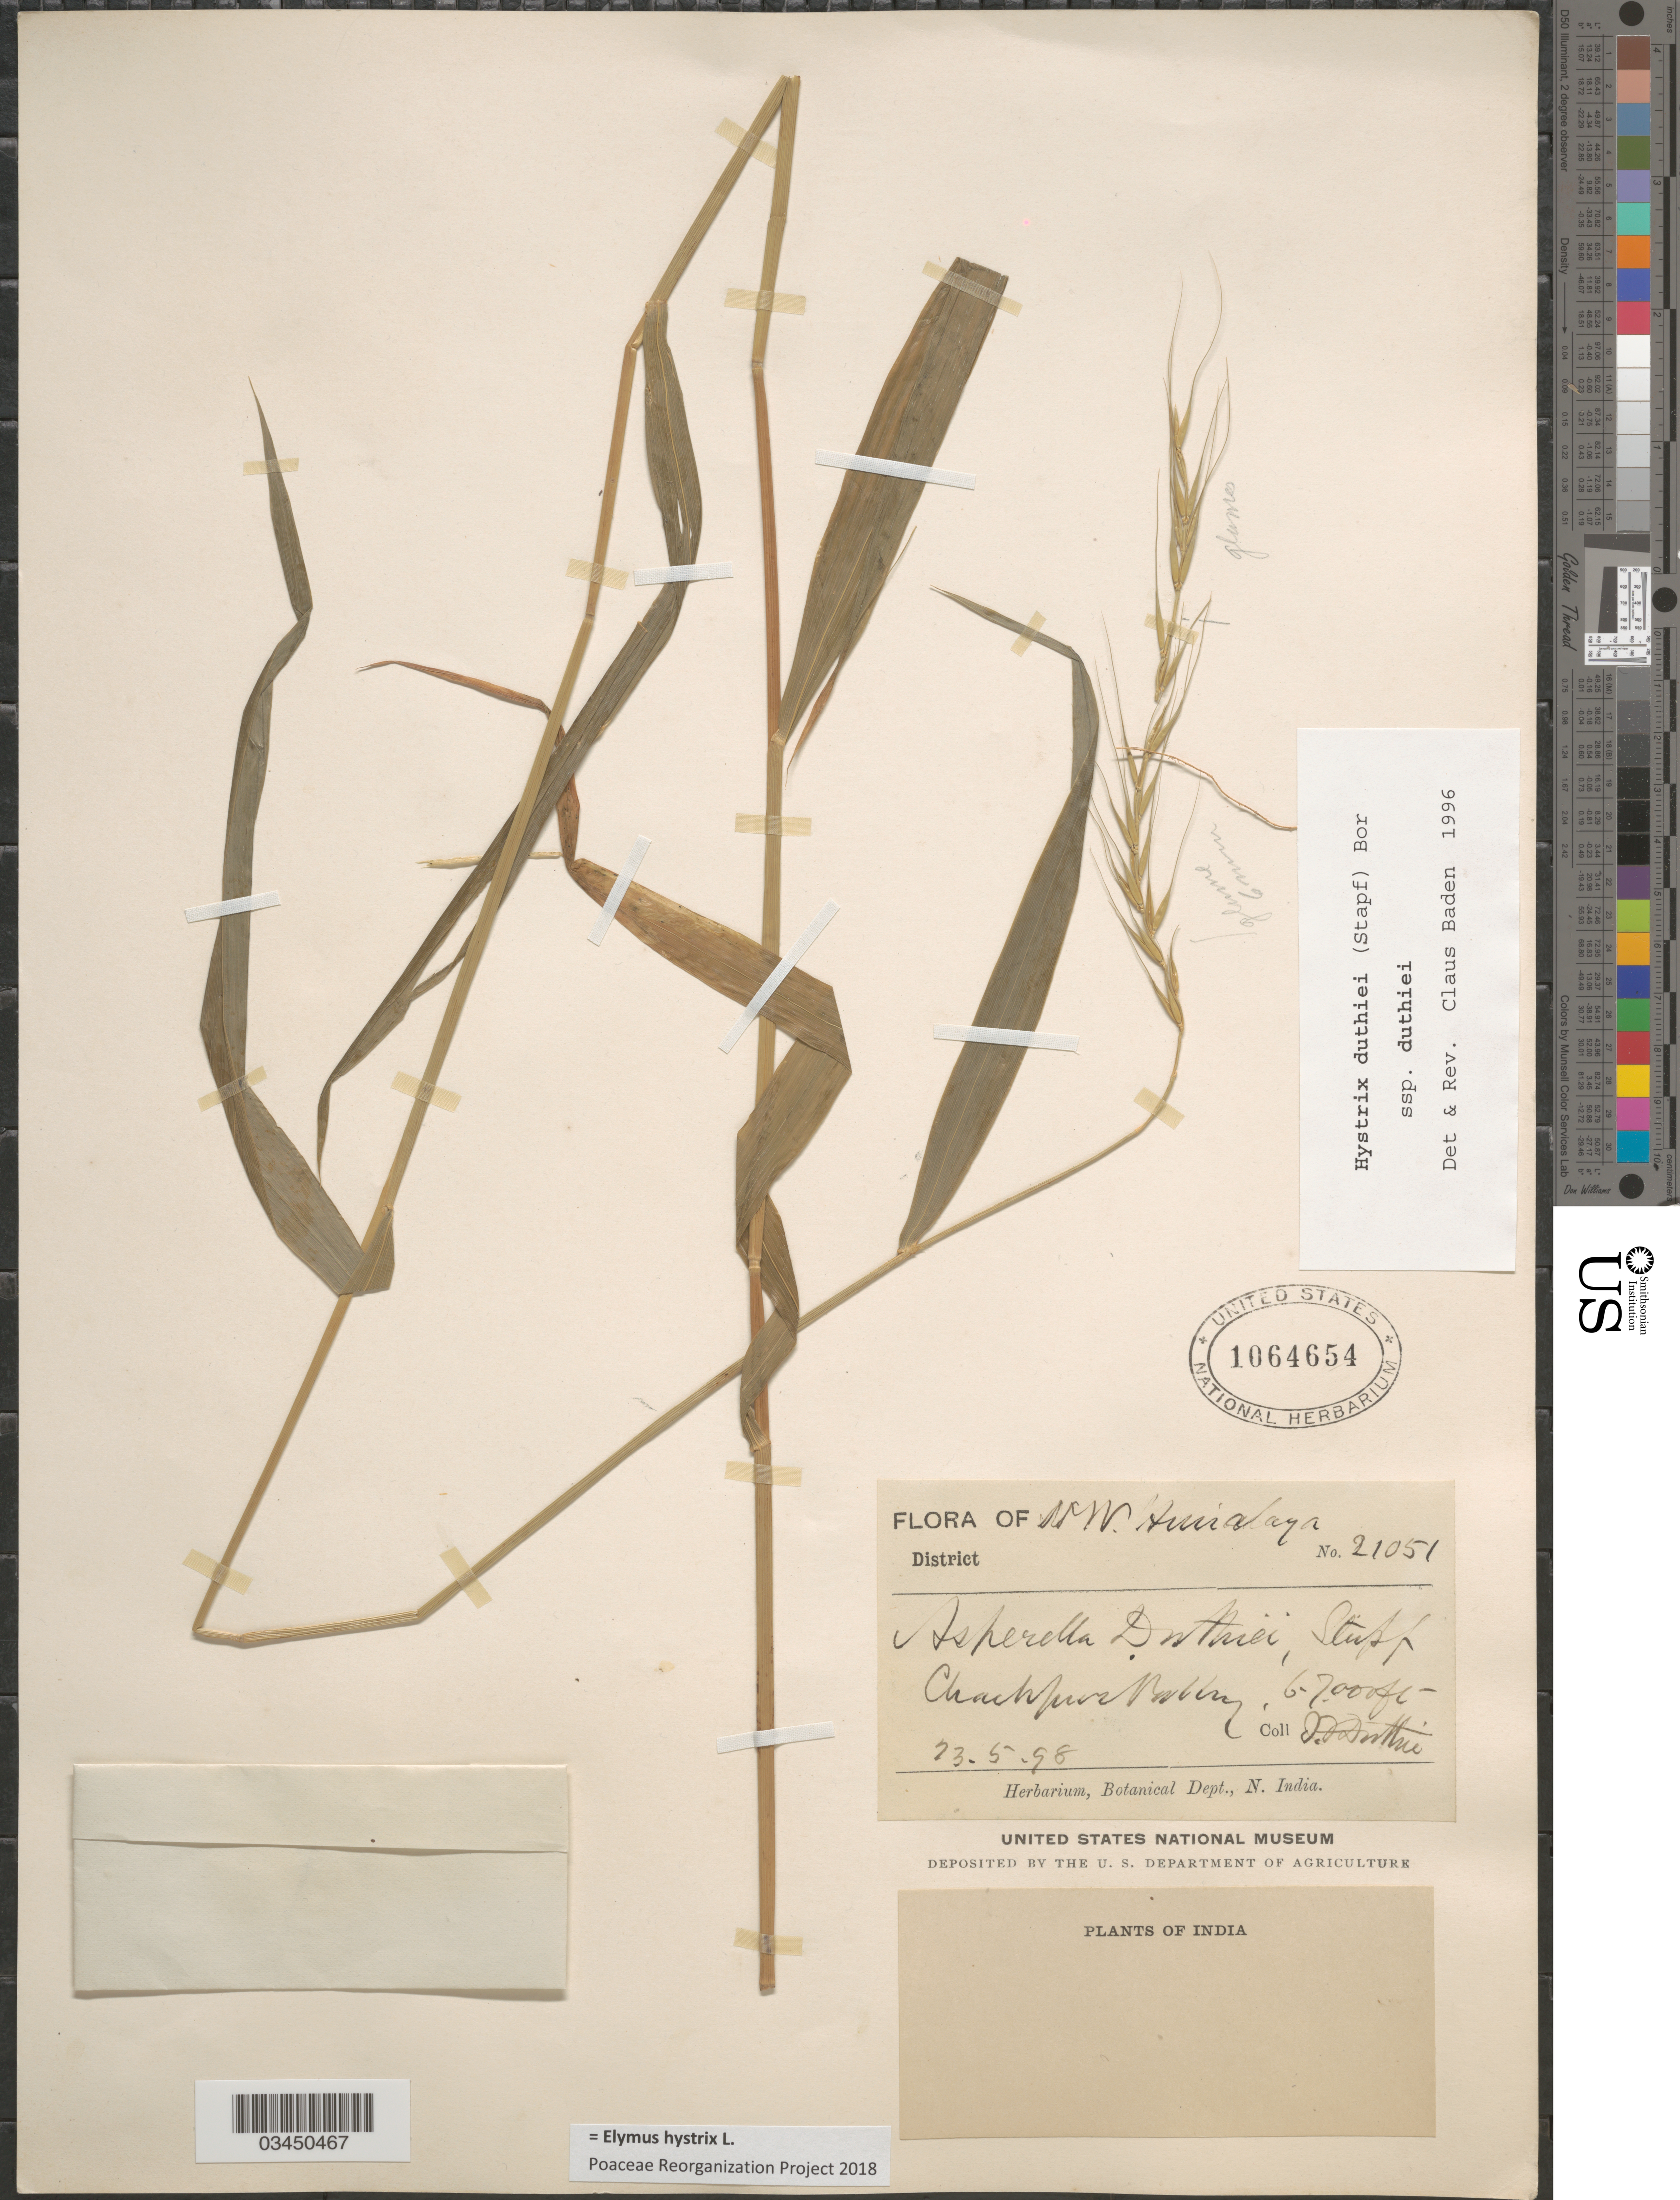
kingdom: Plantae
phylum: Tracheophyta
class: Liliopsida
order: Poales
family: Poaceae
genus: Elymus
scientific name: Elymus hystrix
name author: L.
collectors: J. F. Duthie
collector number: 21051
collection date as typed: Transcribed d/m/y: 23/5/98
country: India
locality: N.W. Himalaya. Chachpur Valley.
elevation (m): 1829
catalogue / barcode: US 1064654